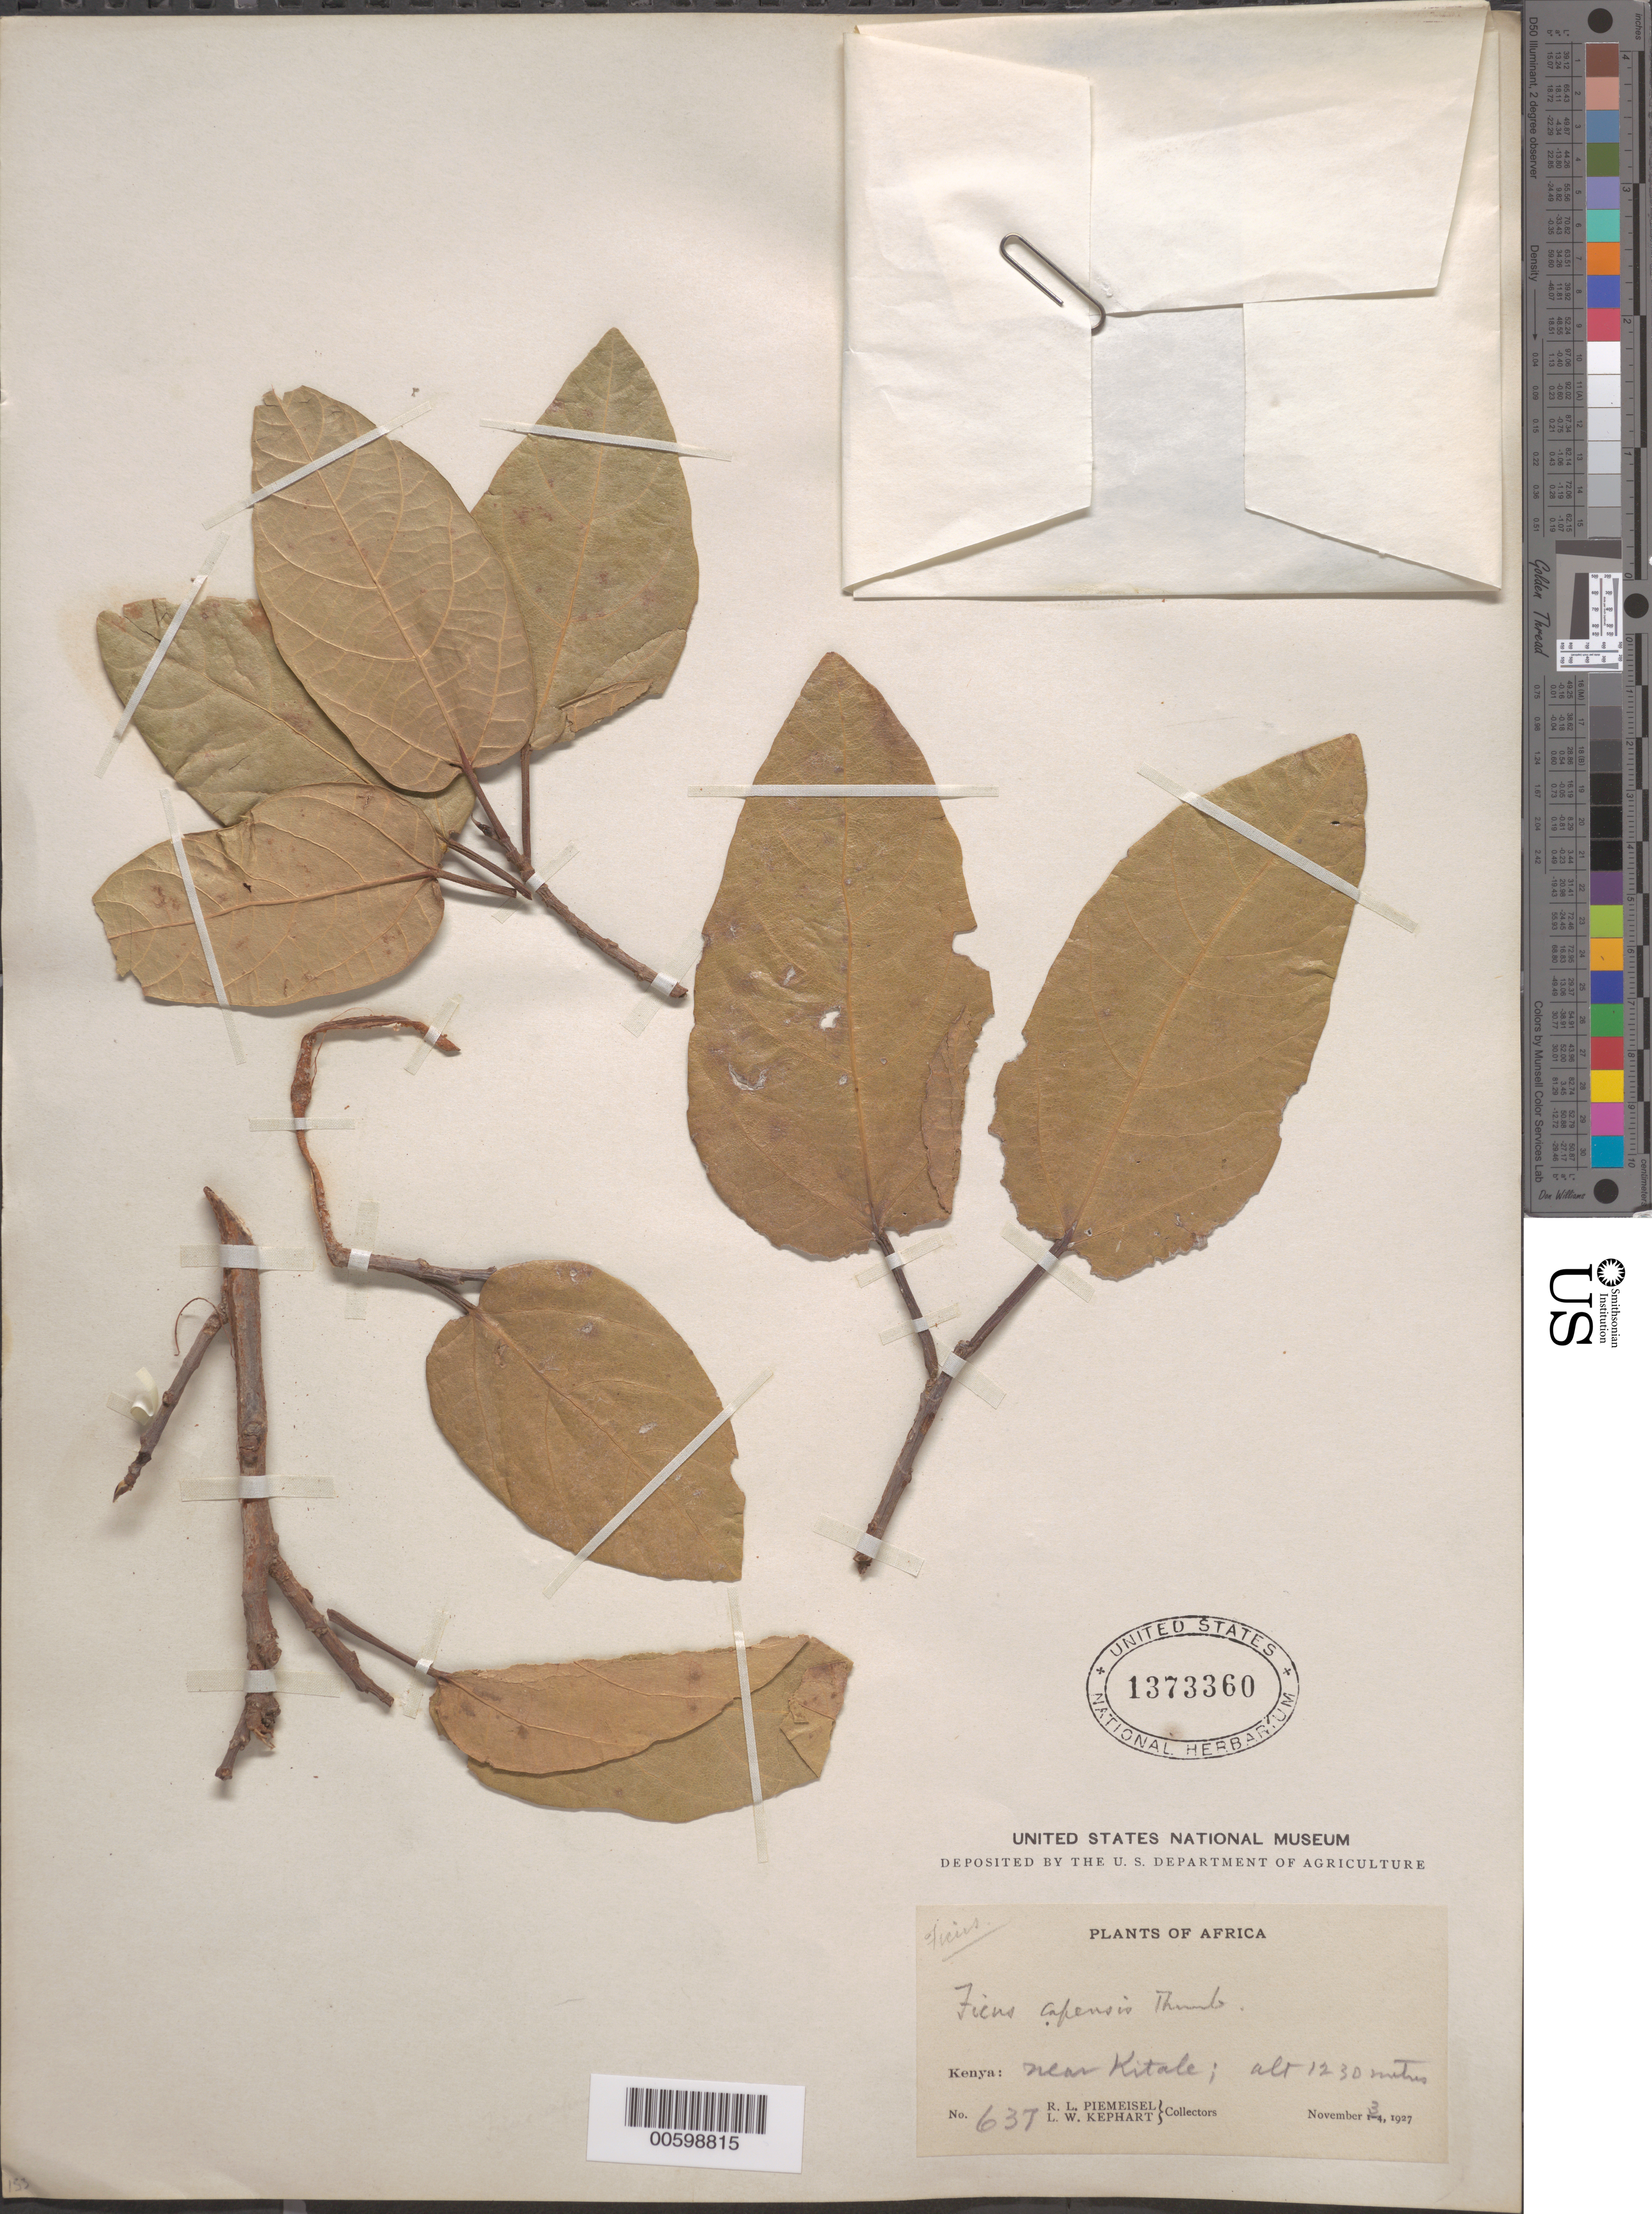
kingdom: Plantae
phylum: Tracheophyta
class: Magnoliopsida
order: Rosales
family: Moraceae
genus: Ficus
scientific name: Ficus capensis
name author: Thunb.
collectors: R. L. Piemeisel & L. W. Kephart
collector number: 637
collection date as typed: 03 Nov 1927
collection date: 1927-11-03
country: Kenya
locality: near Kitale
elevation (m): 1230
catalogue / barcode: US 1373360